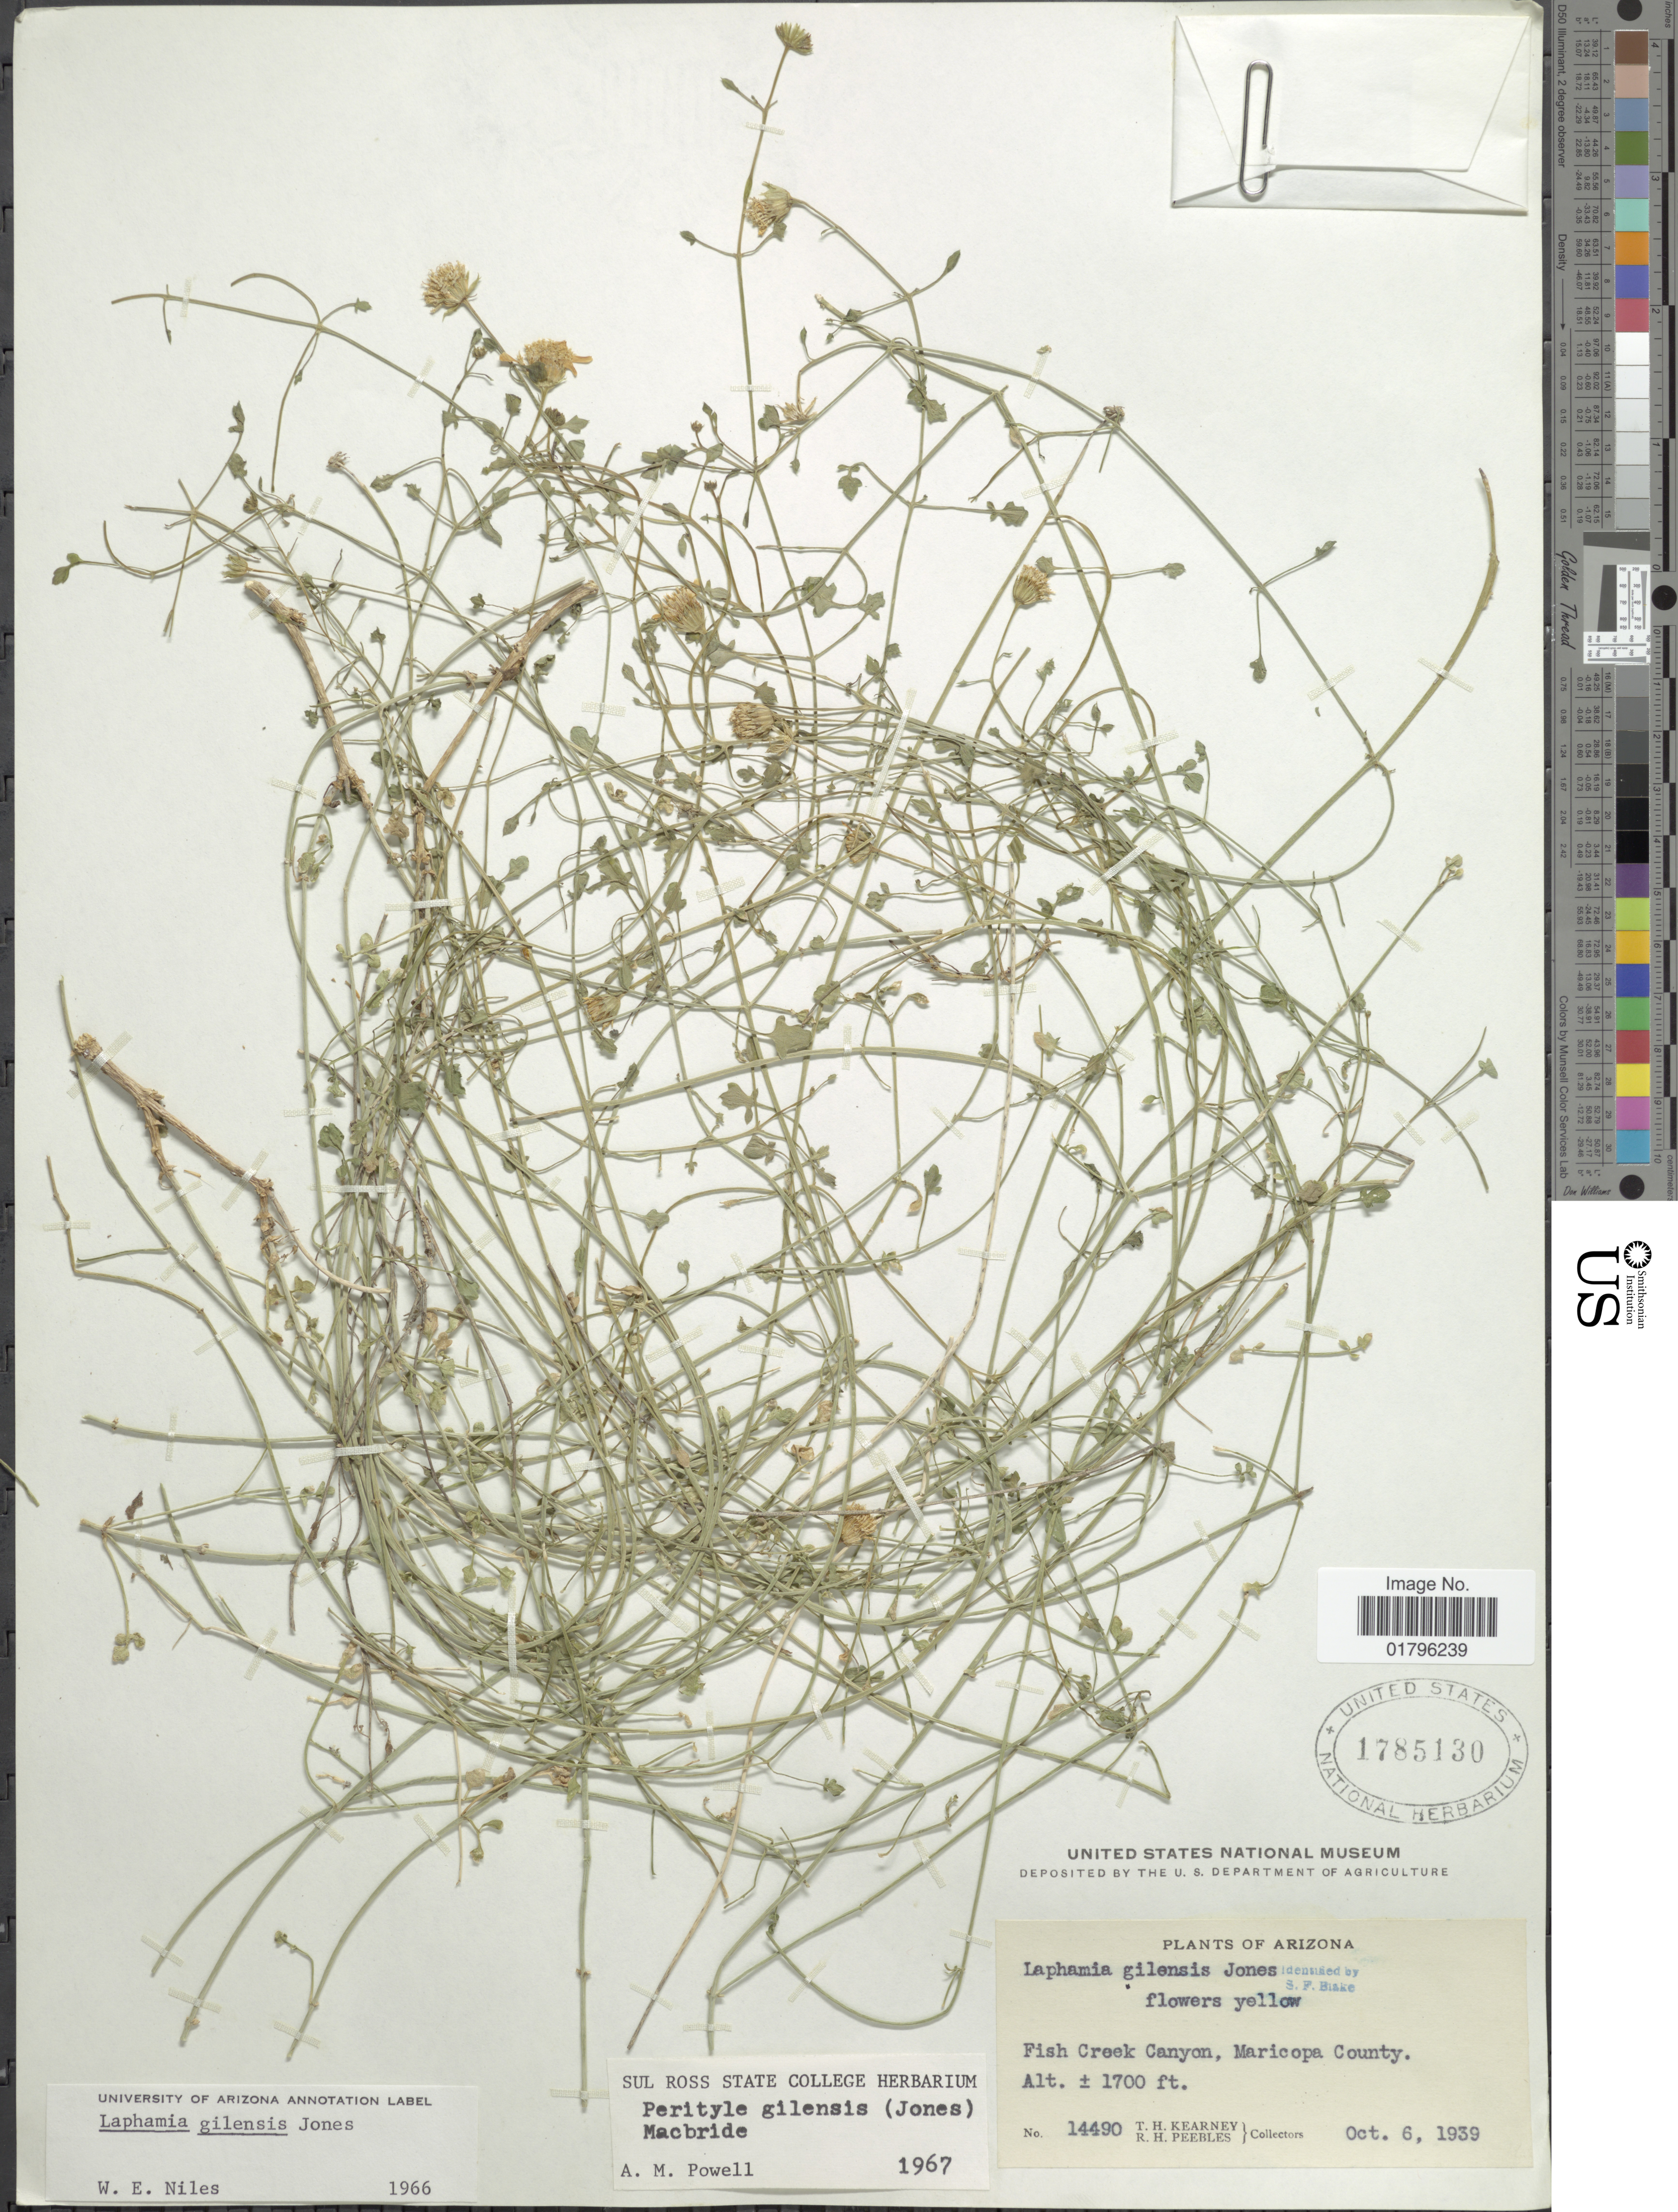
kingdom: Plantae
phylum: Tracheophyta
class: Magnoliopsida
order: Asterales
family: Asteraceae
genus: Perityle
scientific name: Perityle gilensis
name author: (M.E. Jones) J.F. Macbr.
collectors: T. H. Kearney & R. H. Peebles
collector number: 14490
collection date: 1939-10-06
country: United States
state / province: Arizona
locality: Fish Creek Canyon, Maricopa County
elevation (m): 518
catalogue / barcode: US 1785130